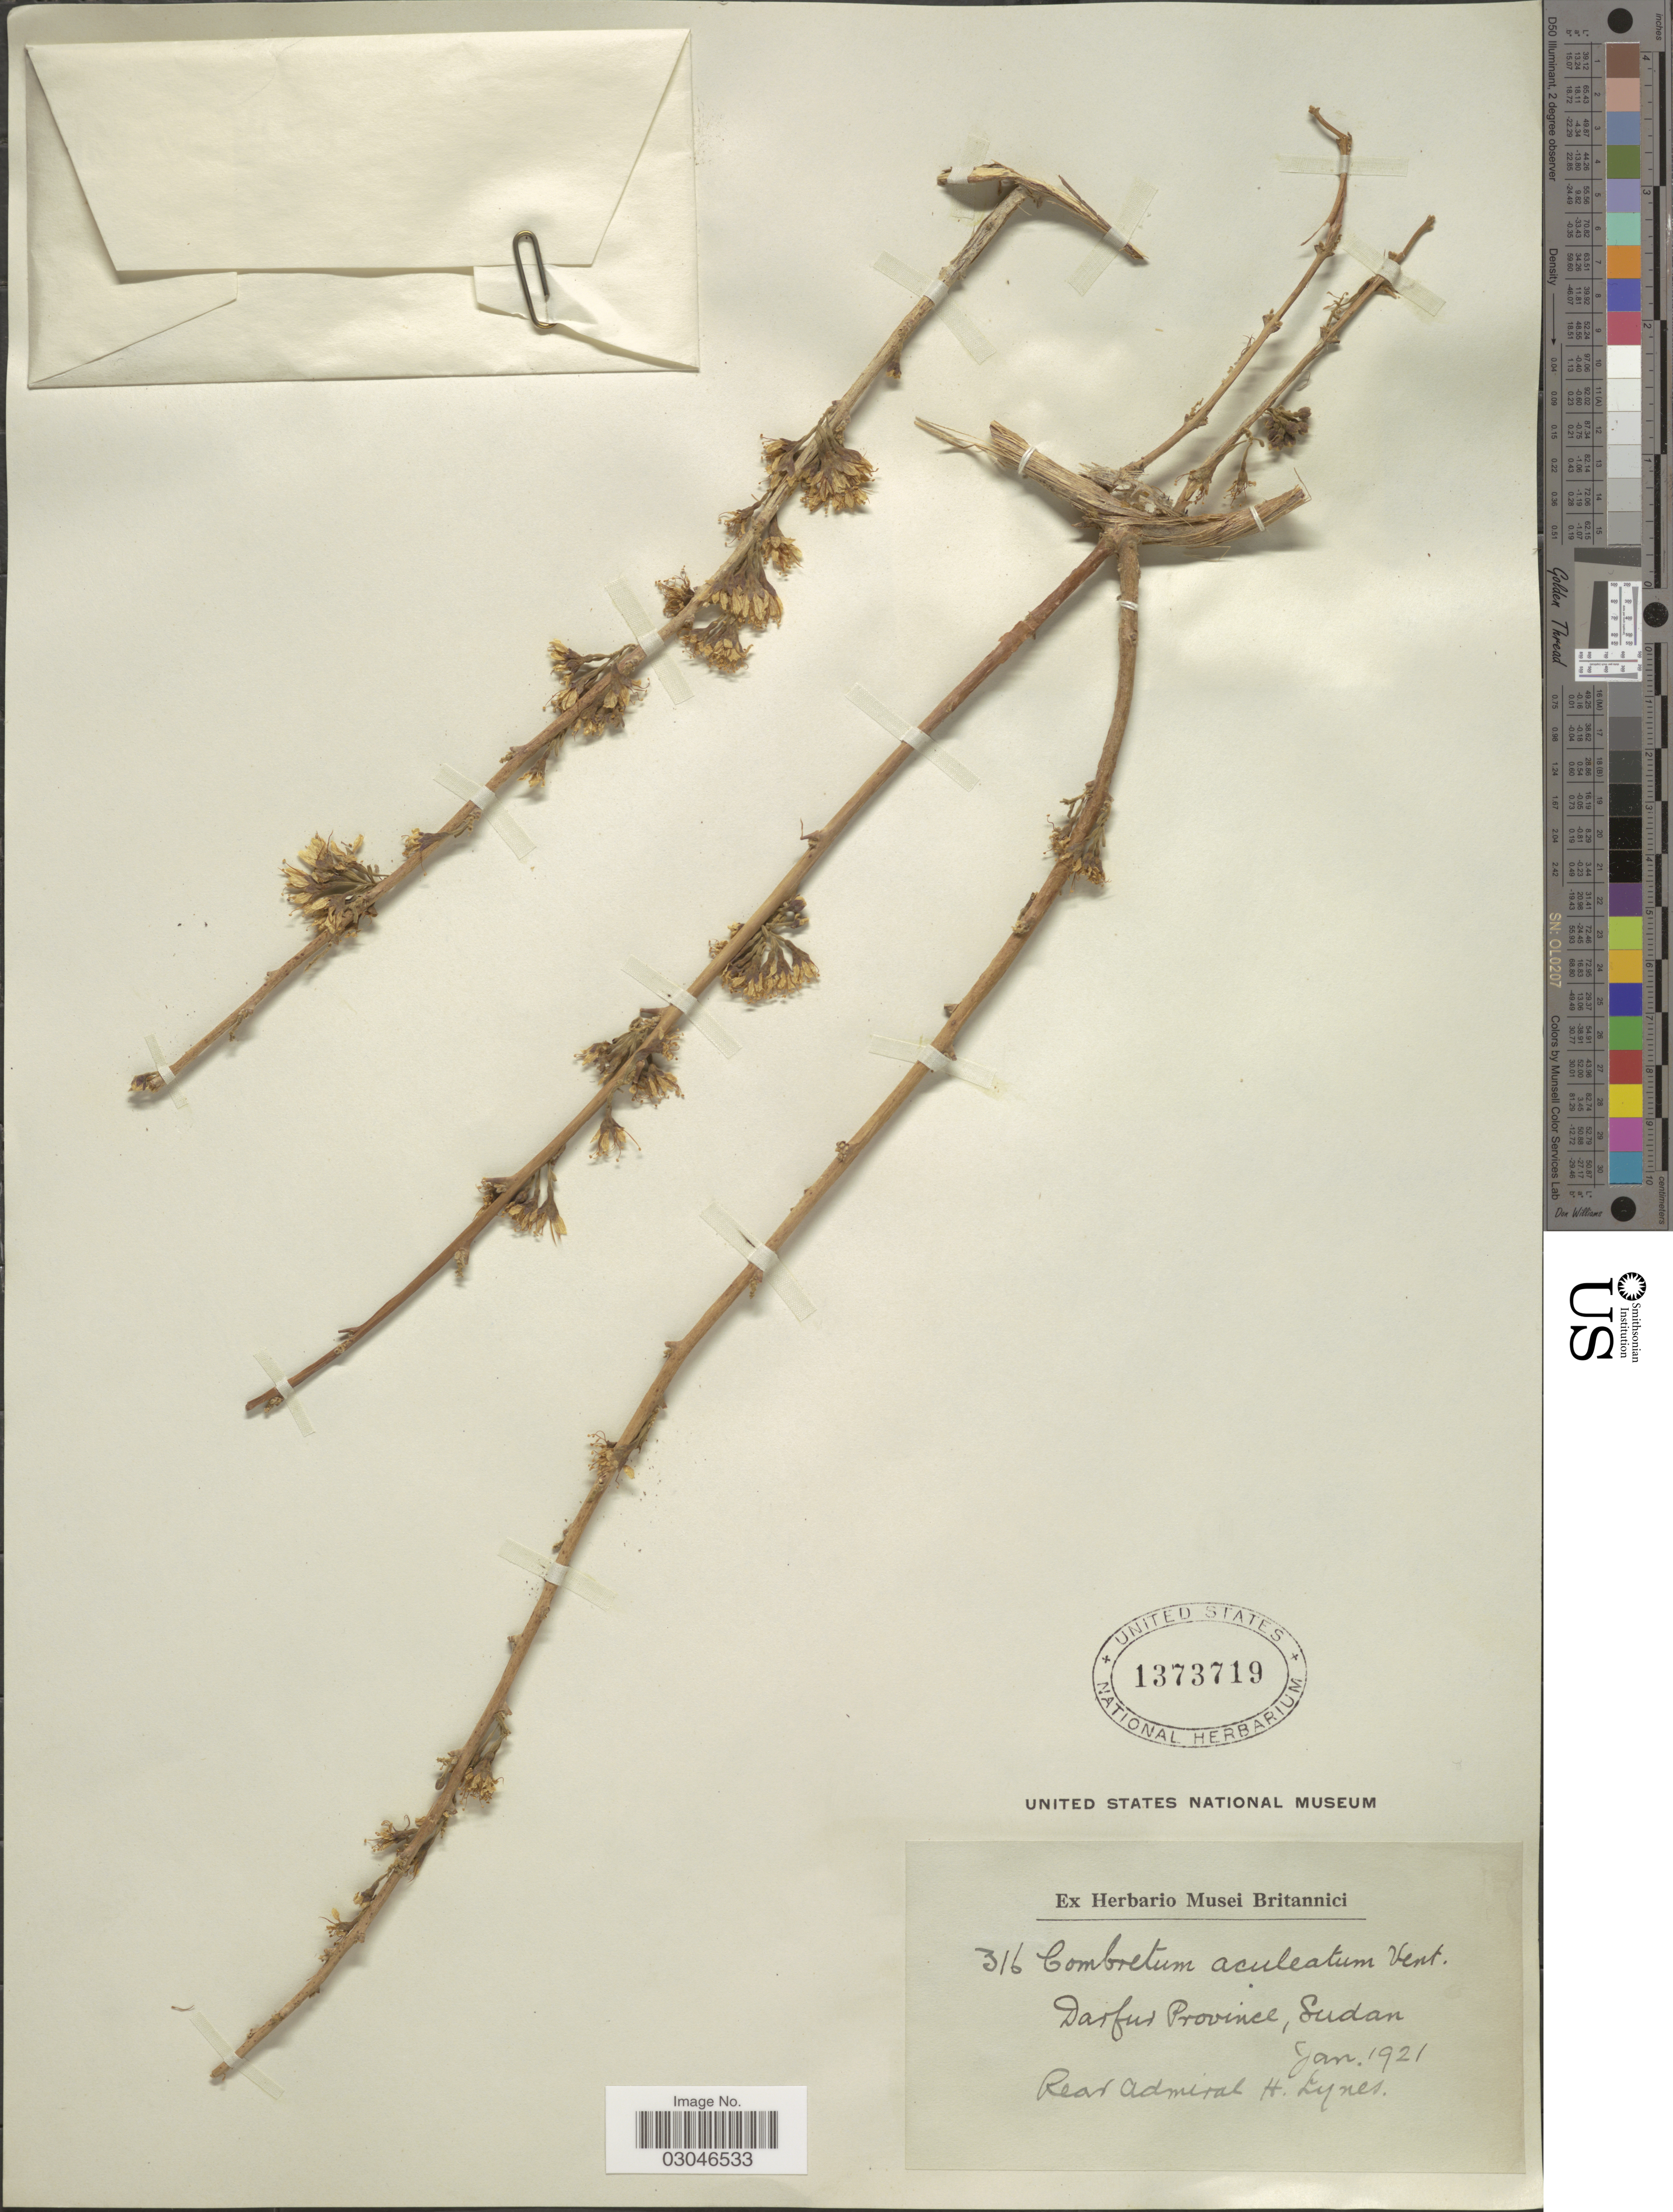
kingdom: Plantae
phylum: Tracheophyta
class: Magnoliopsida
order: Myrtales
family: Combretaceae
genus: Combretum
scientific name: Combretum aculeatum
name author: Vent.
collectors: H. Lynes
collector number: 316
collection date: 1921-01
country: Sudan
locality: Darfur Province.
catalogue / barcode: US 1373719